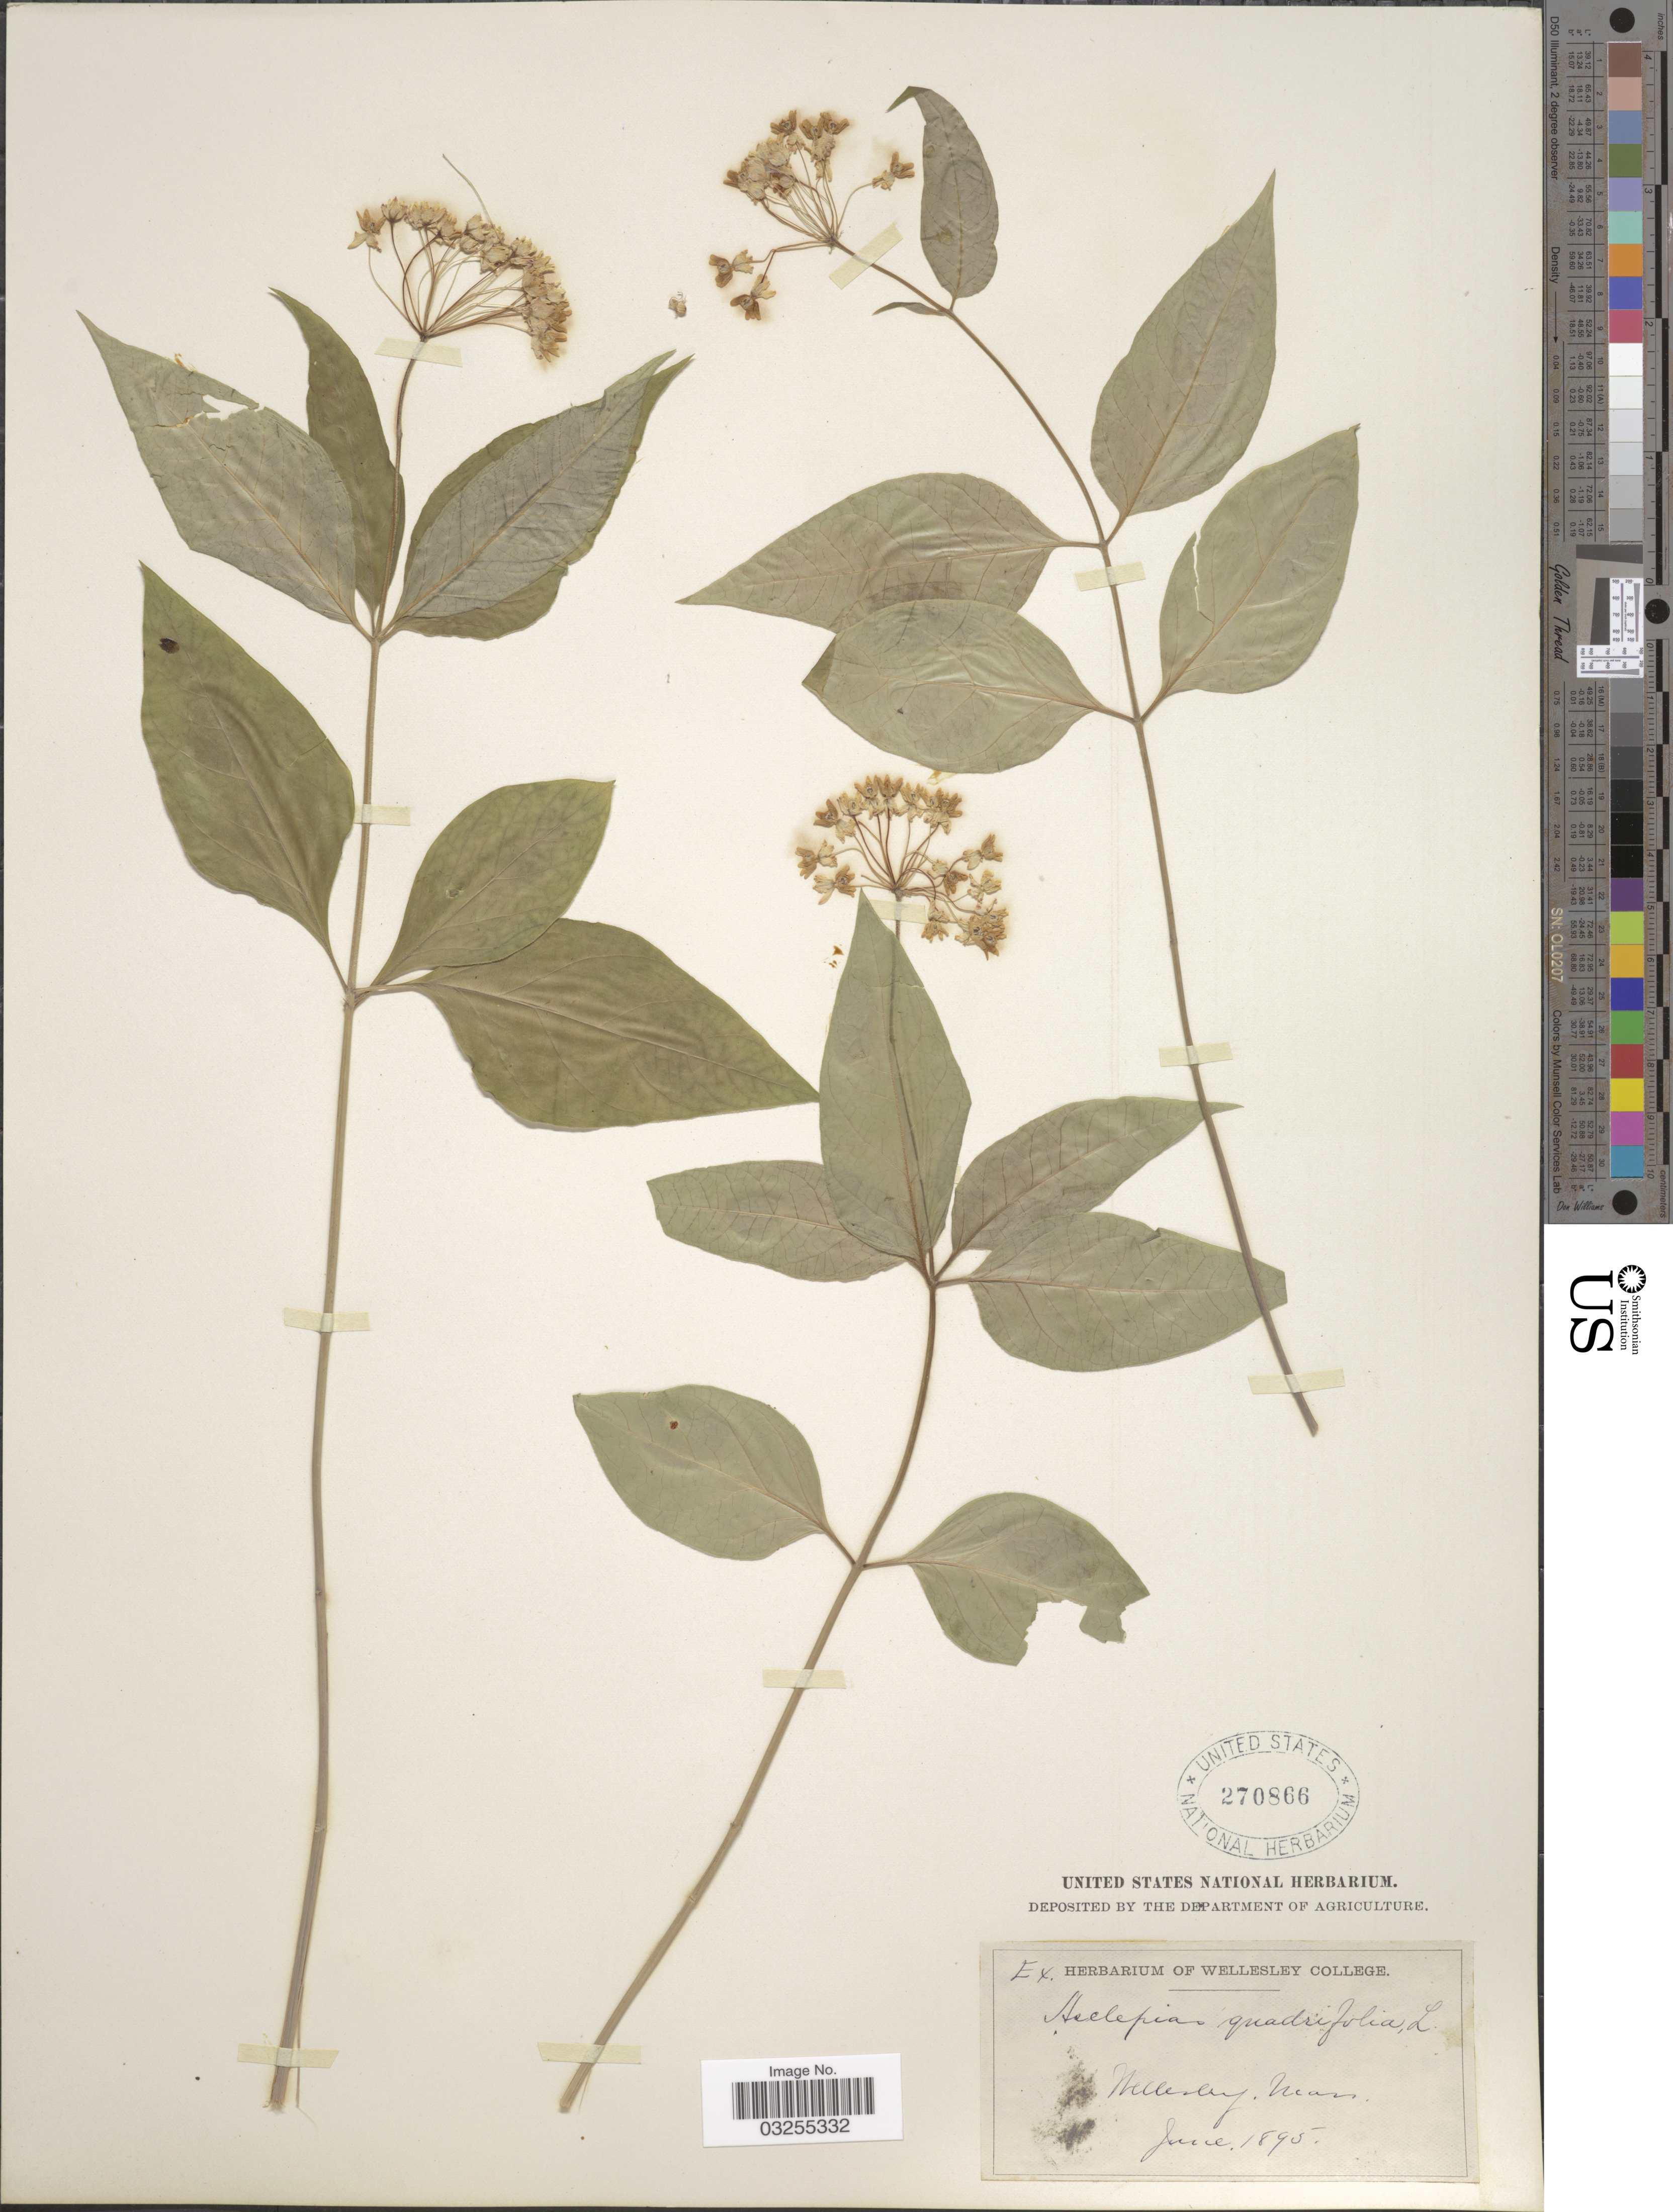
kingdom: Plantae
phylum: Tracheophyta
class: Magnoliopsida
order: Gentianales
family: Apocynaceae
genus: Asclepias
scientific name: Asclepias quadrifolia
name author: Jacq.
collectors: ex herb. Wellesley College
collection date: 1895-06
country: United States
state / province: Massachusetts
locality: Wellesley.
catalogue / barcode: US 270866